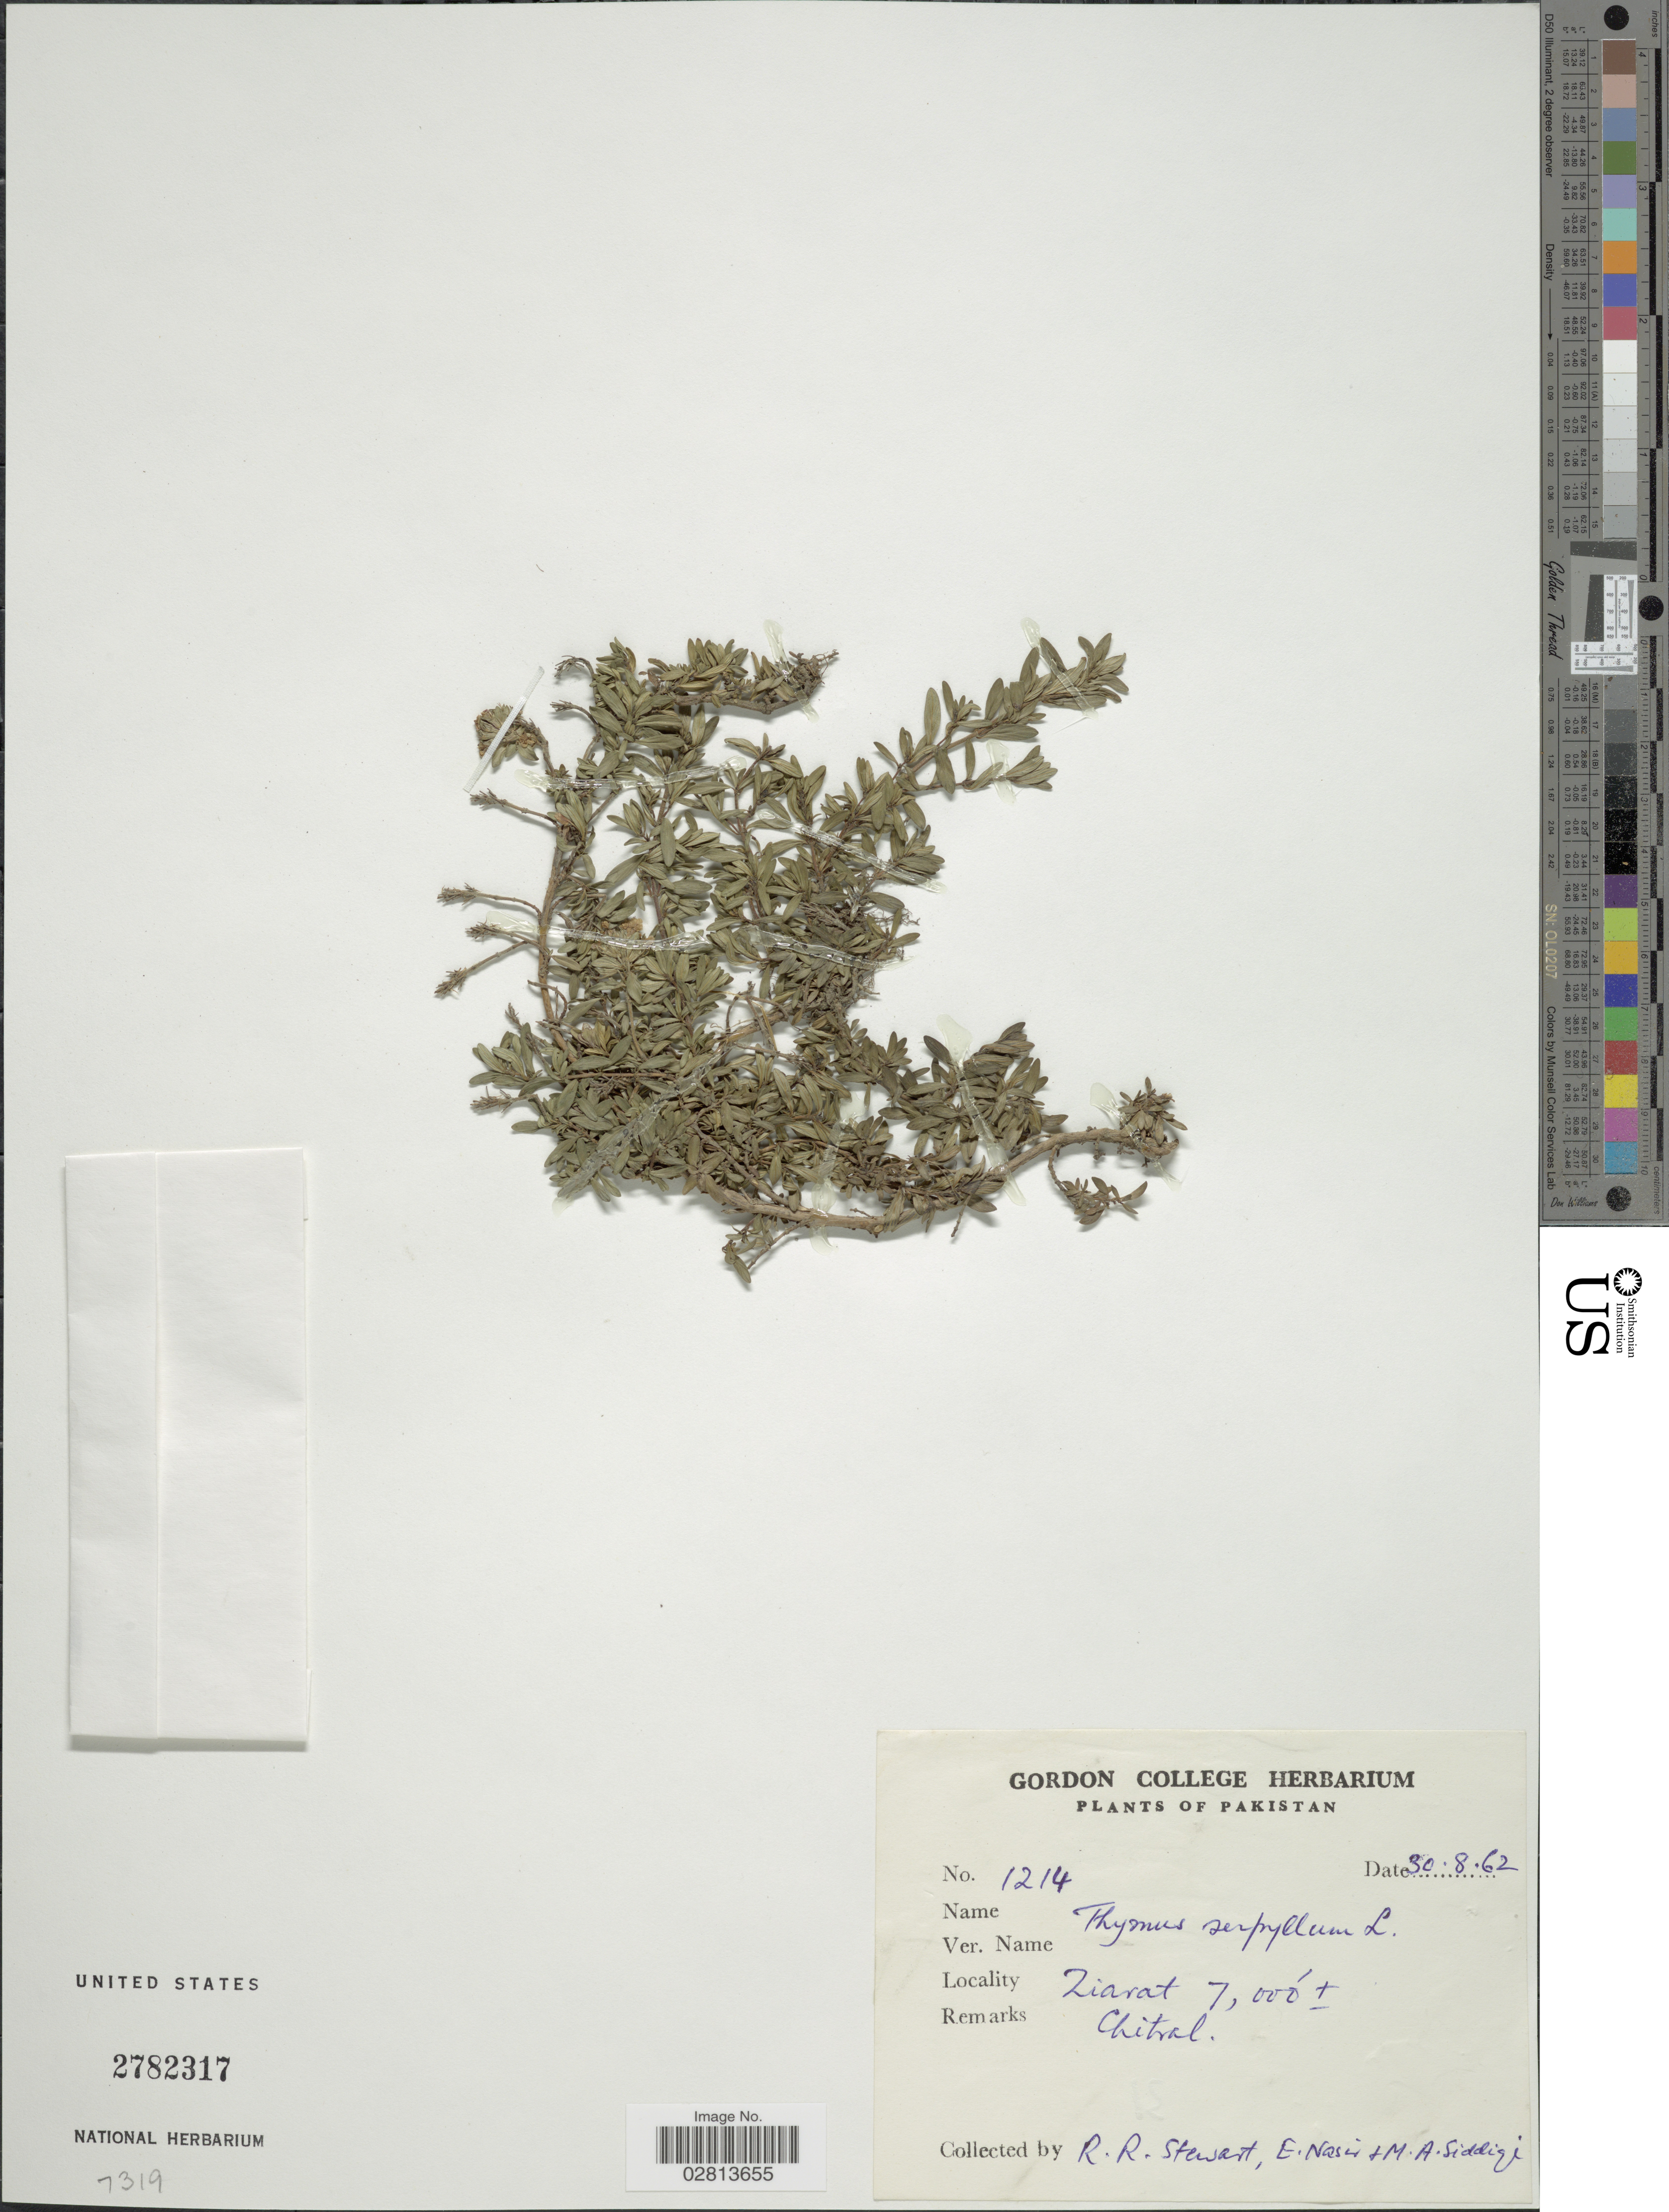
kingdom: Plantae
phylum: Tracheophyta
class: Magnoliopsida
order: Lamiales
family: Lamiaceae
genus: Thymus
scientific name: Thymus serpyllum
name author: L.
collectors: R. R. Stewart, E. Nasis & M. Siddiqi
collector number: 1214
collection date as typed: Transcribed d/m/y: 30/8/62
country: Pakistan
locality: Ziarat. Chitral.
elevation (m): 2134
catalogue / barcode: US 2782317